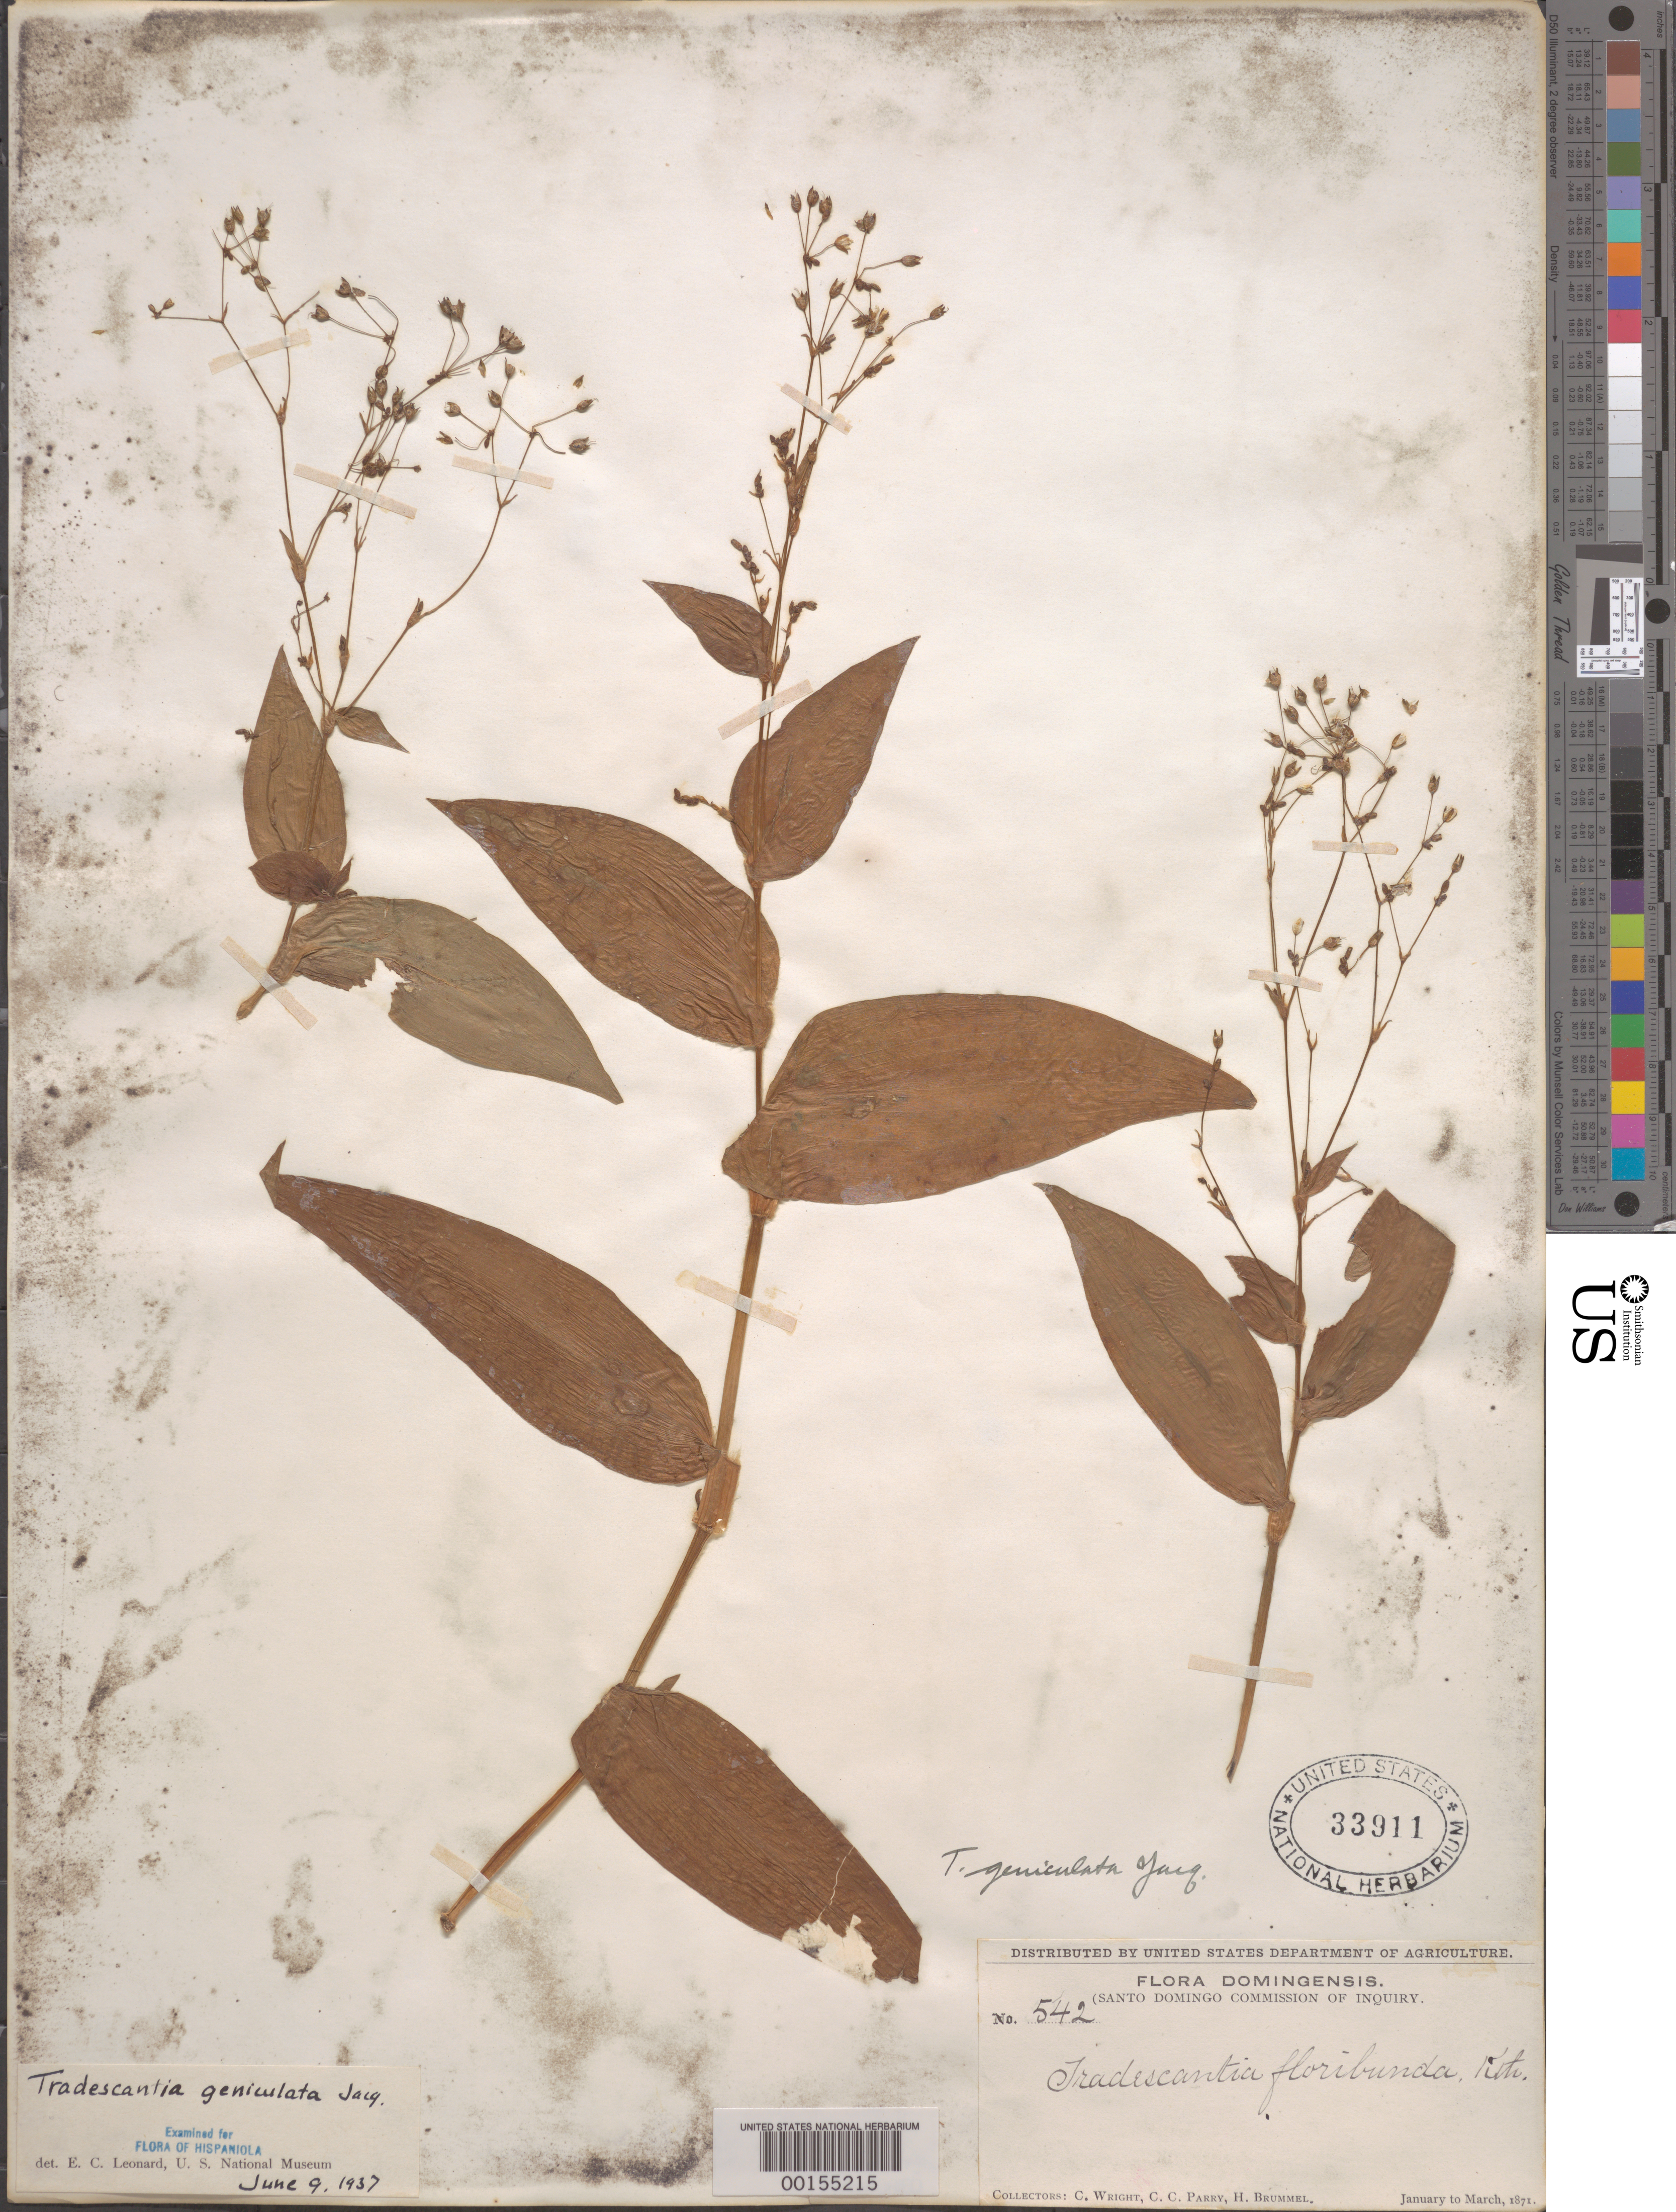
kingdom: Plantae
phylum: Tracheophyta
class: Liliopsida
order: Commelinales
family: Commelinaceae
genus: Gibasis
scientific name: Gibasis geniculata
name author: (Jacq.) Rohweder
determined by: Faden, Robert B., (US), Smithsonian Institution - National Museum of Natural History (UNITED STATES)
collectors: C. Wright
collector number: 542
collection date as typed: Jan 1871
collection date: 1871-01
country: Dominican Republic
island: Hispaniola Island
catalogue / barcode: US 33911